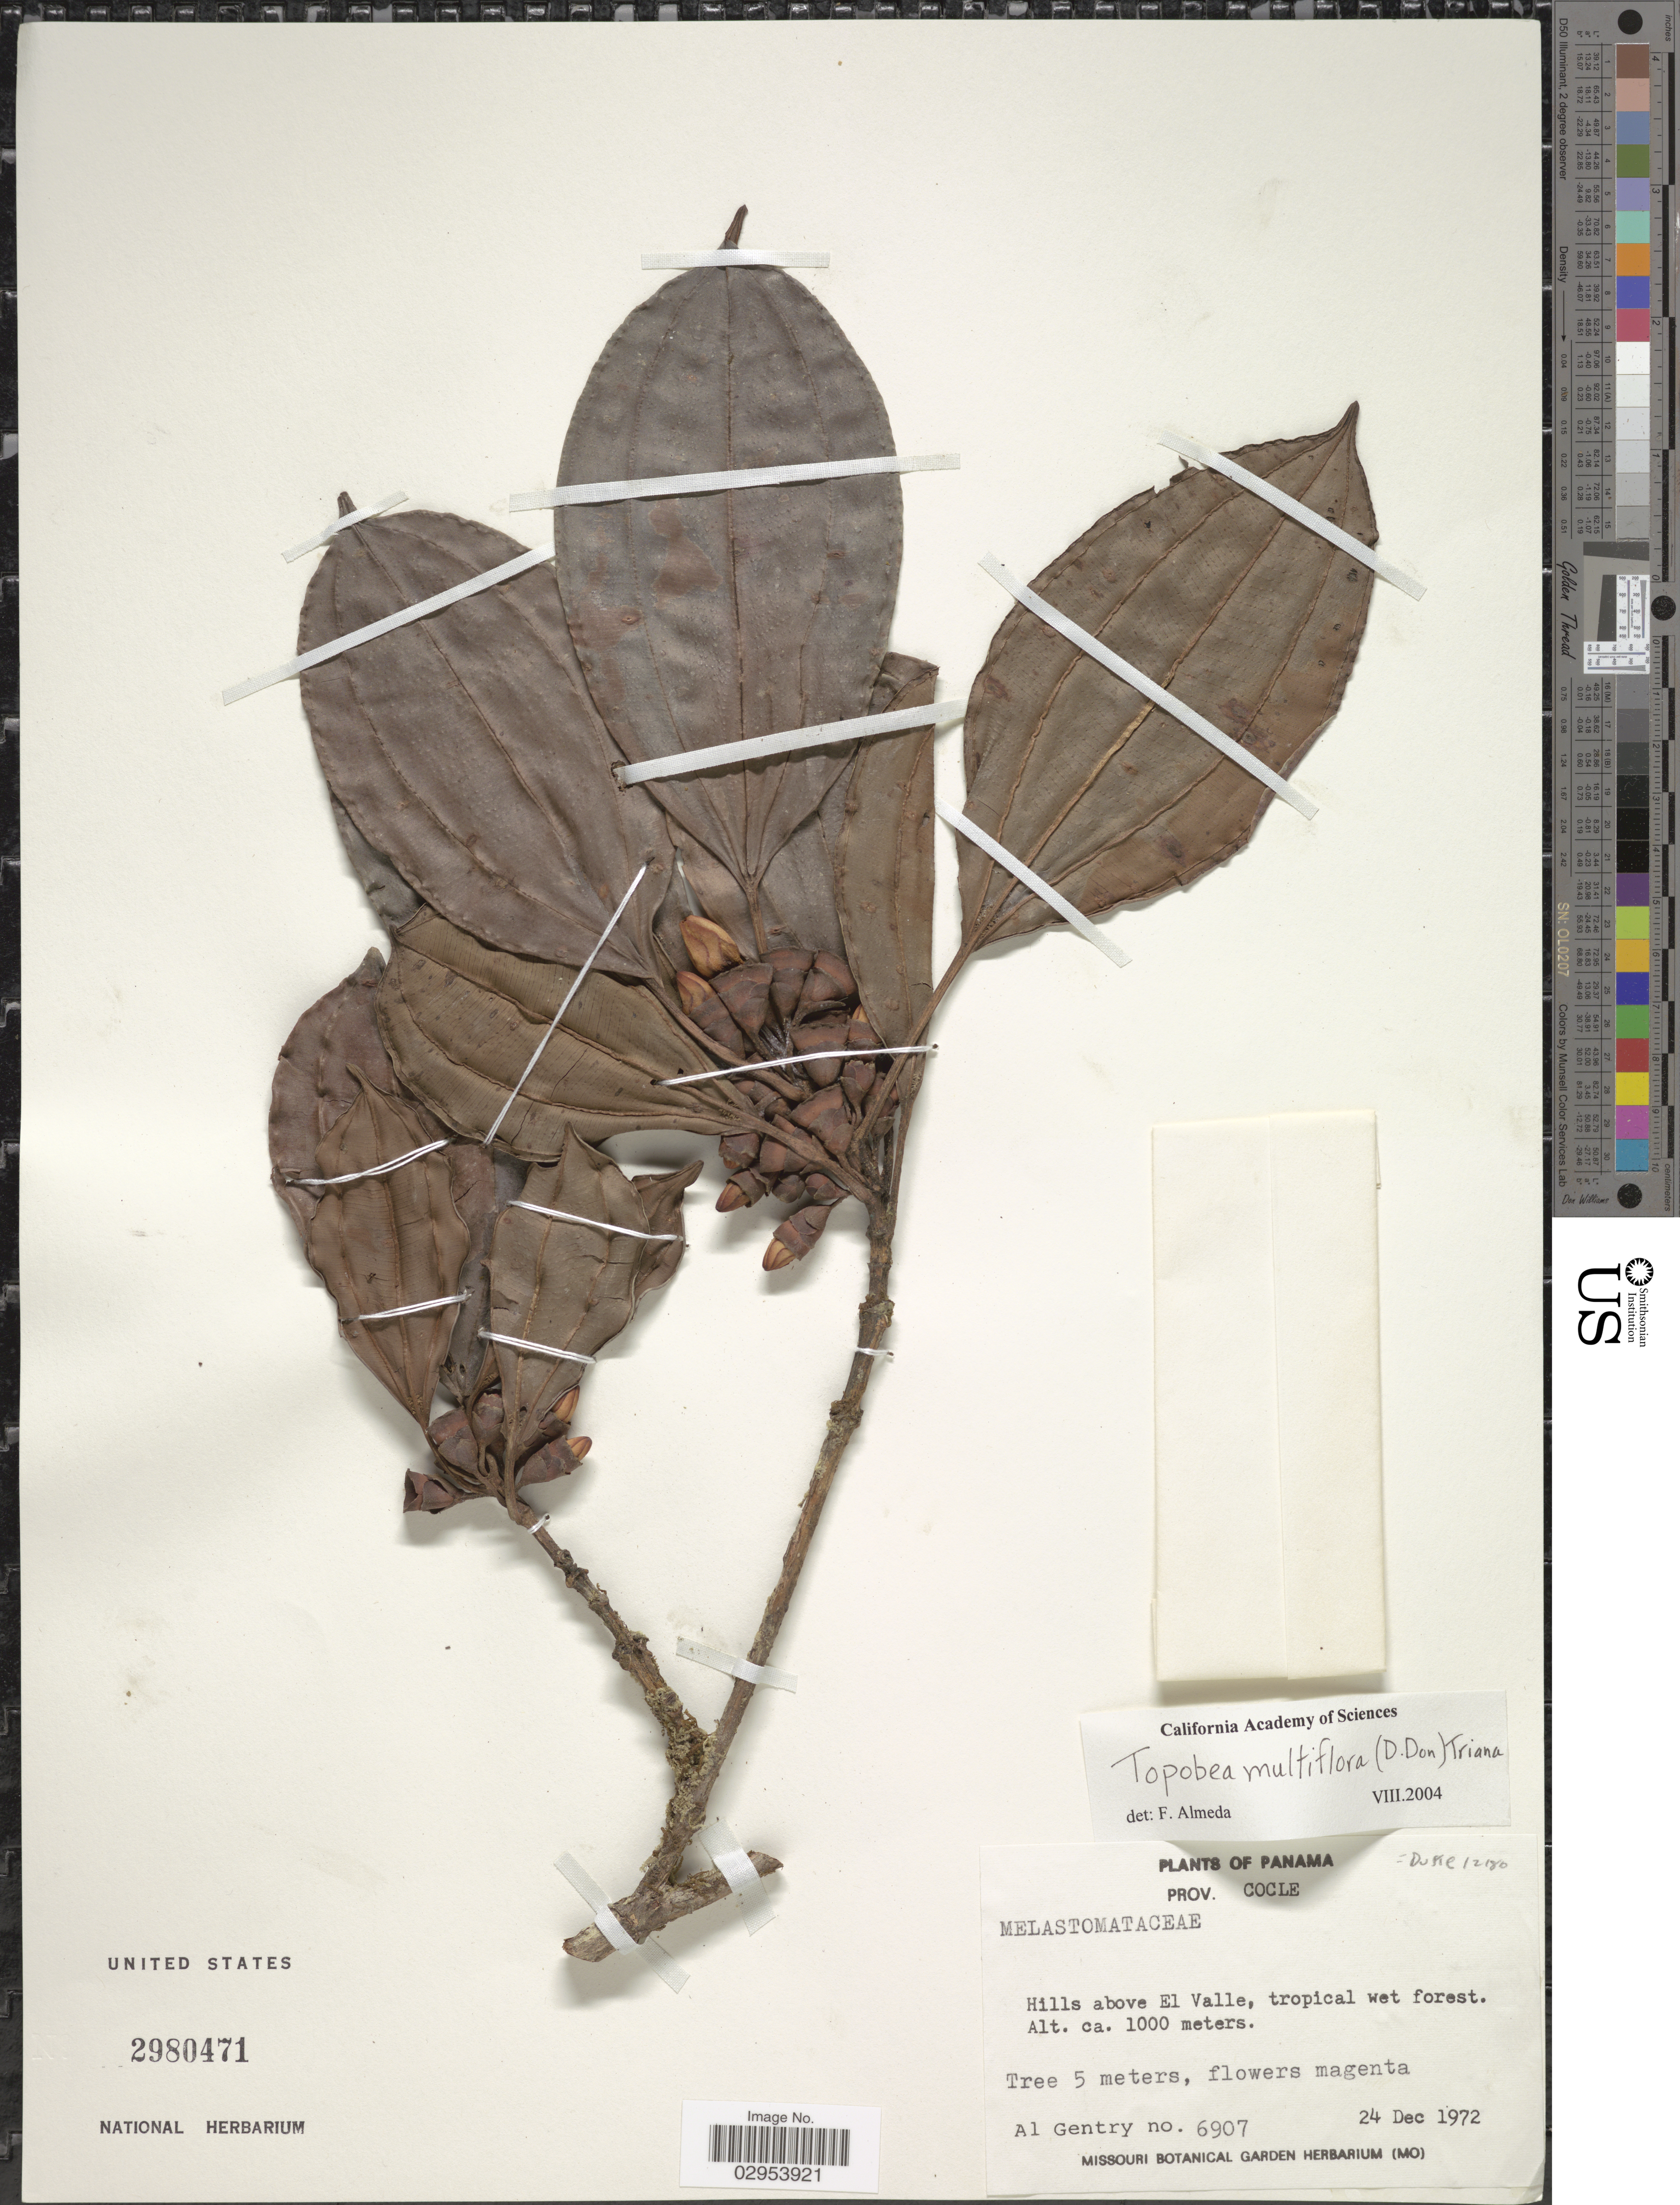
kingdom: Plantae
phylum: Tracheophyta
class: Magnoliopsida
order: Myrtales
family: Melastomataceae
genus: Topobea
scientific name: Topobea multiflora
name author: (D. Don) Triana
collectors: A. H. Gentry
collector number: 6907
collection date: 1972-12-24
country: Panama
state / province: Coclé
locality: Hills above El Valle.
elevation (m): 1000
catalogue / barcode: US 2980471